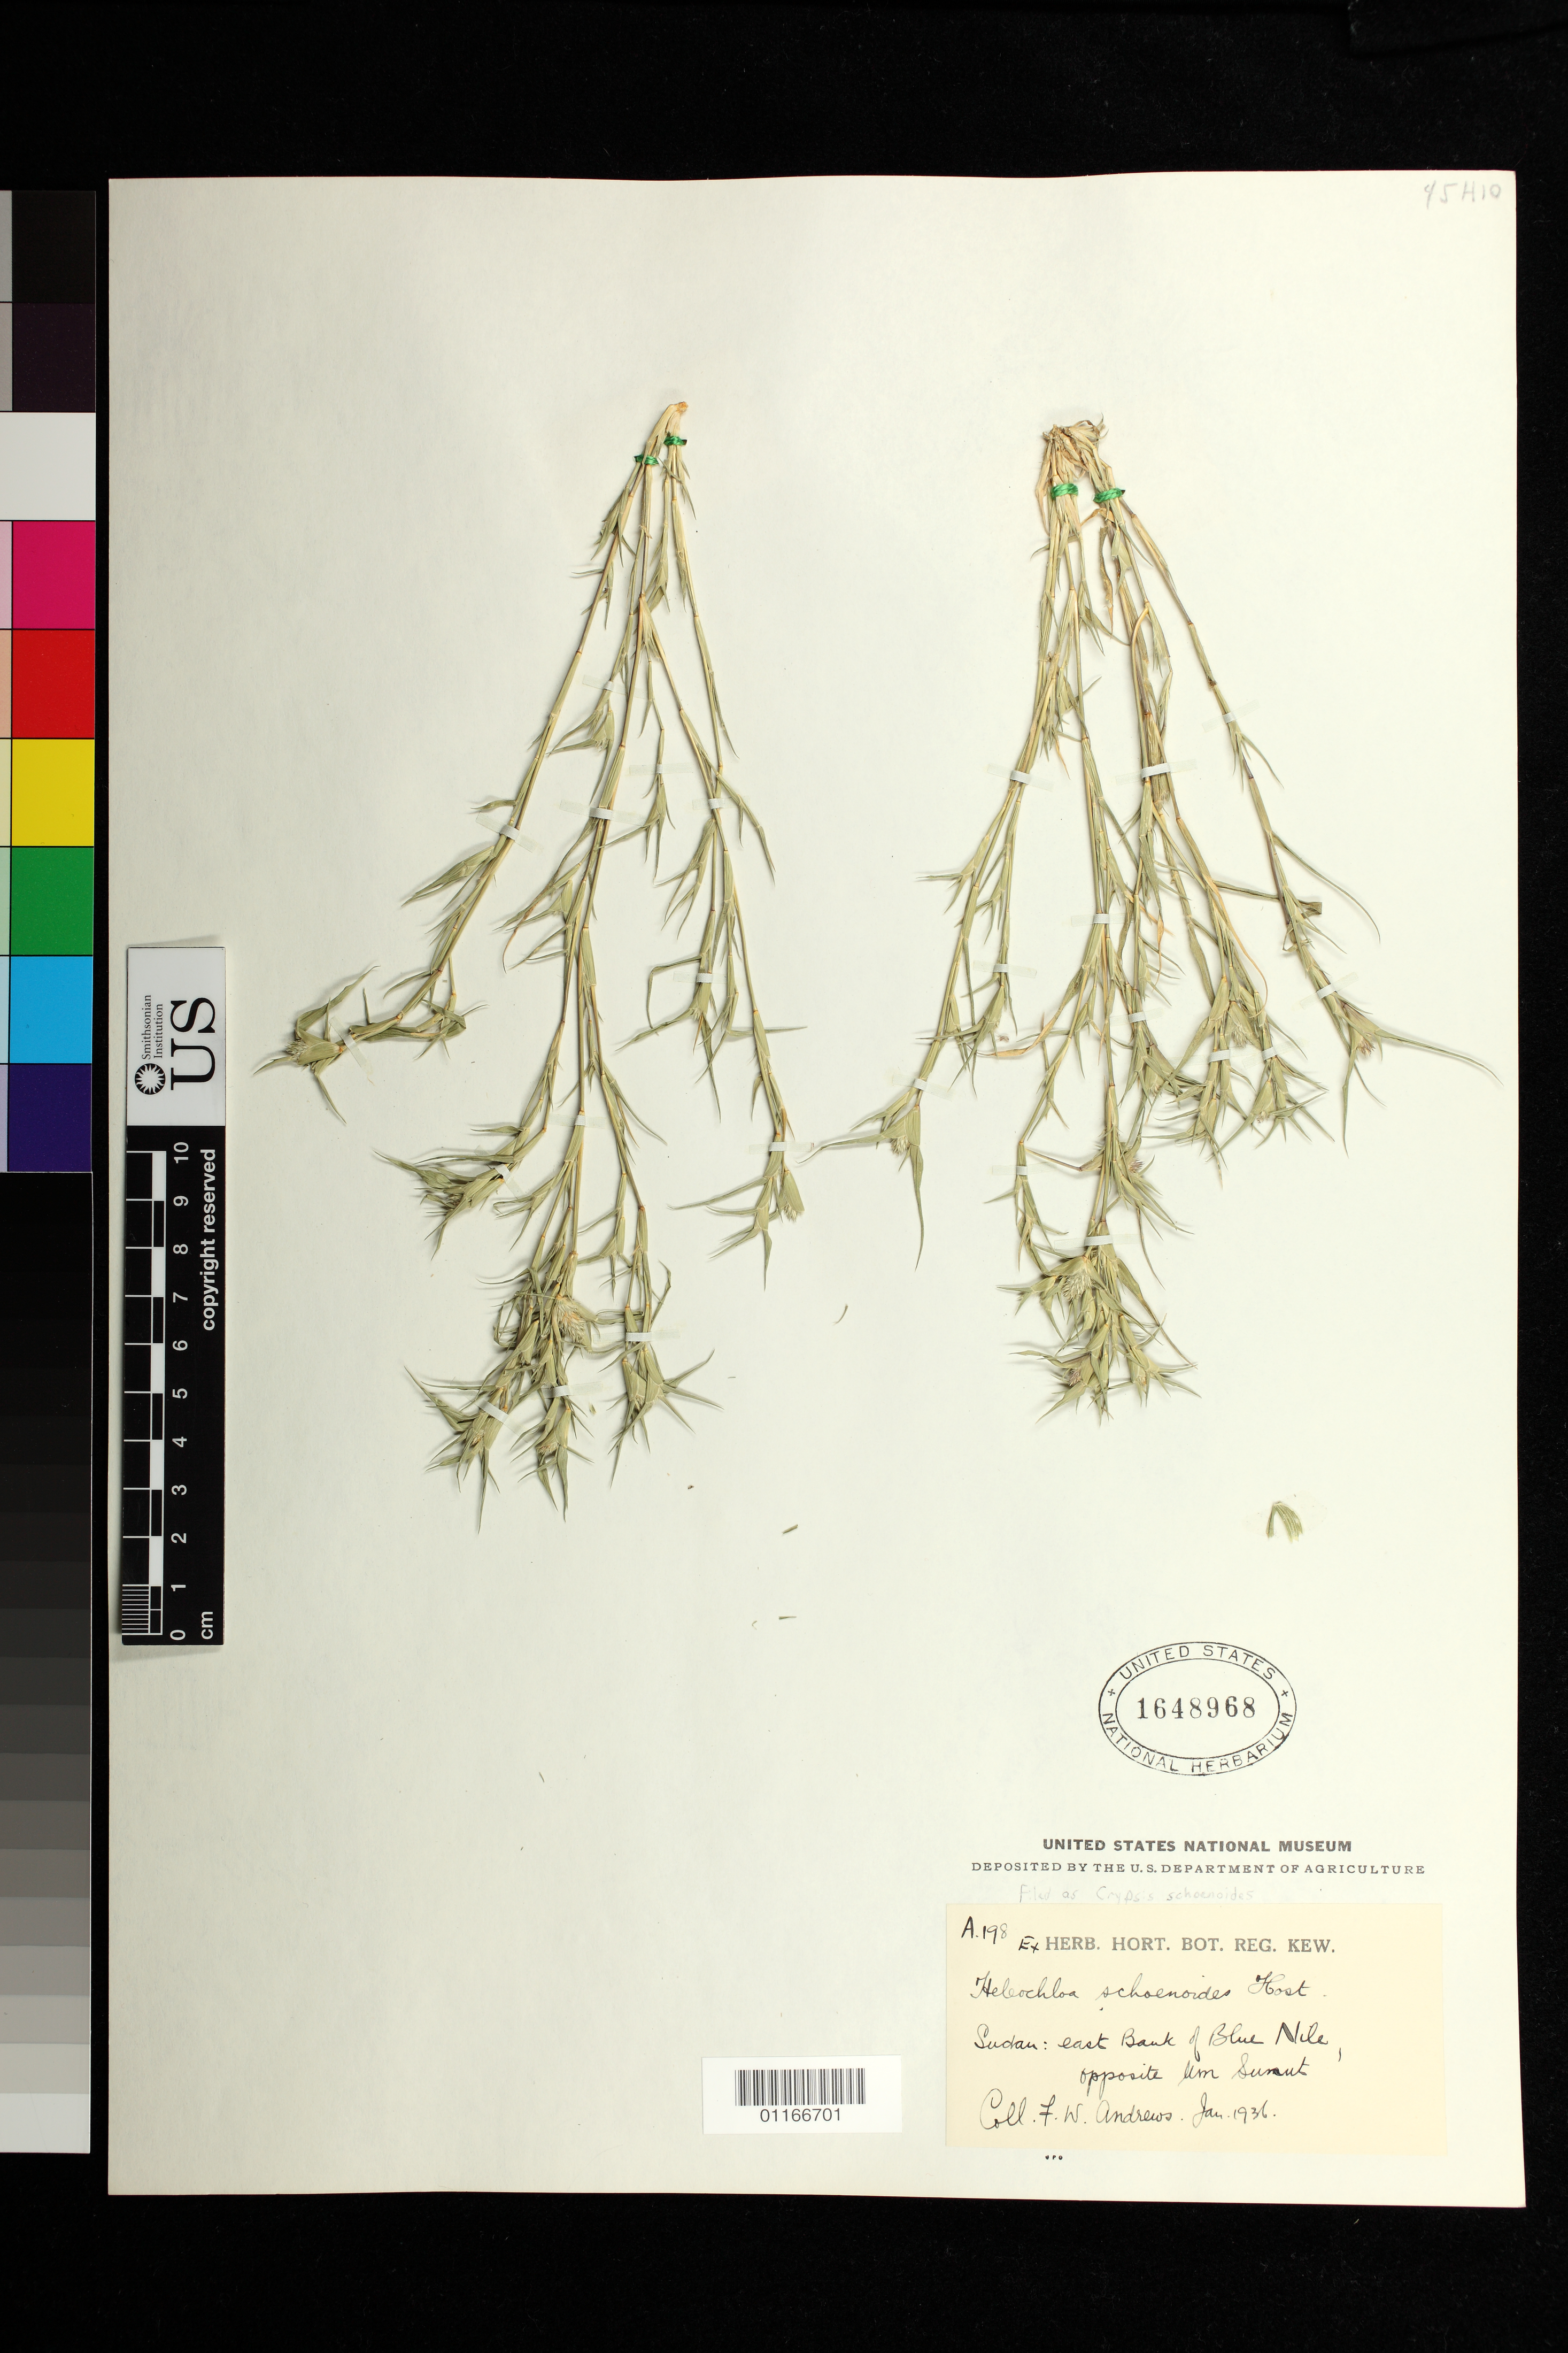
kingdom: Plantae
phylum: Tracheophyta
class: Liliopsida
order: Poales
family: Poaceae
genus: Crypsis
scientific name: Crypsis schoenoides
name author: (L.) Lam.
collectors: F. W. Andrews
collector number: A198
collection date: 1936-01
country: Sudan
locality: East Bank of Blue Nile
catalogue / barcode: US 1648968